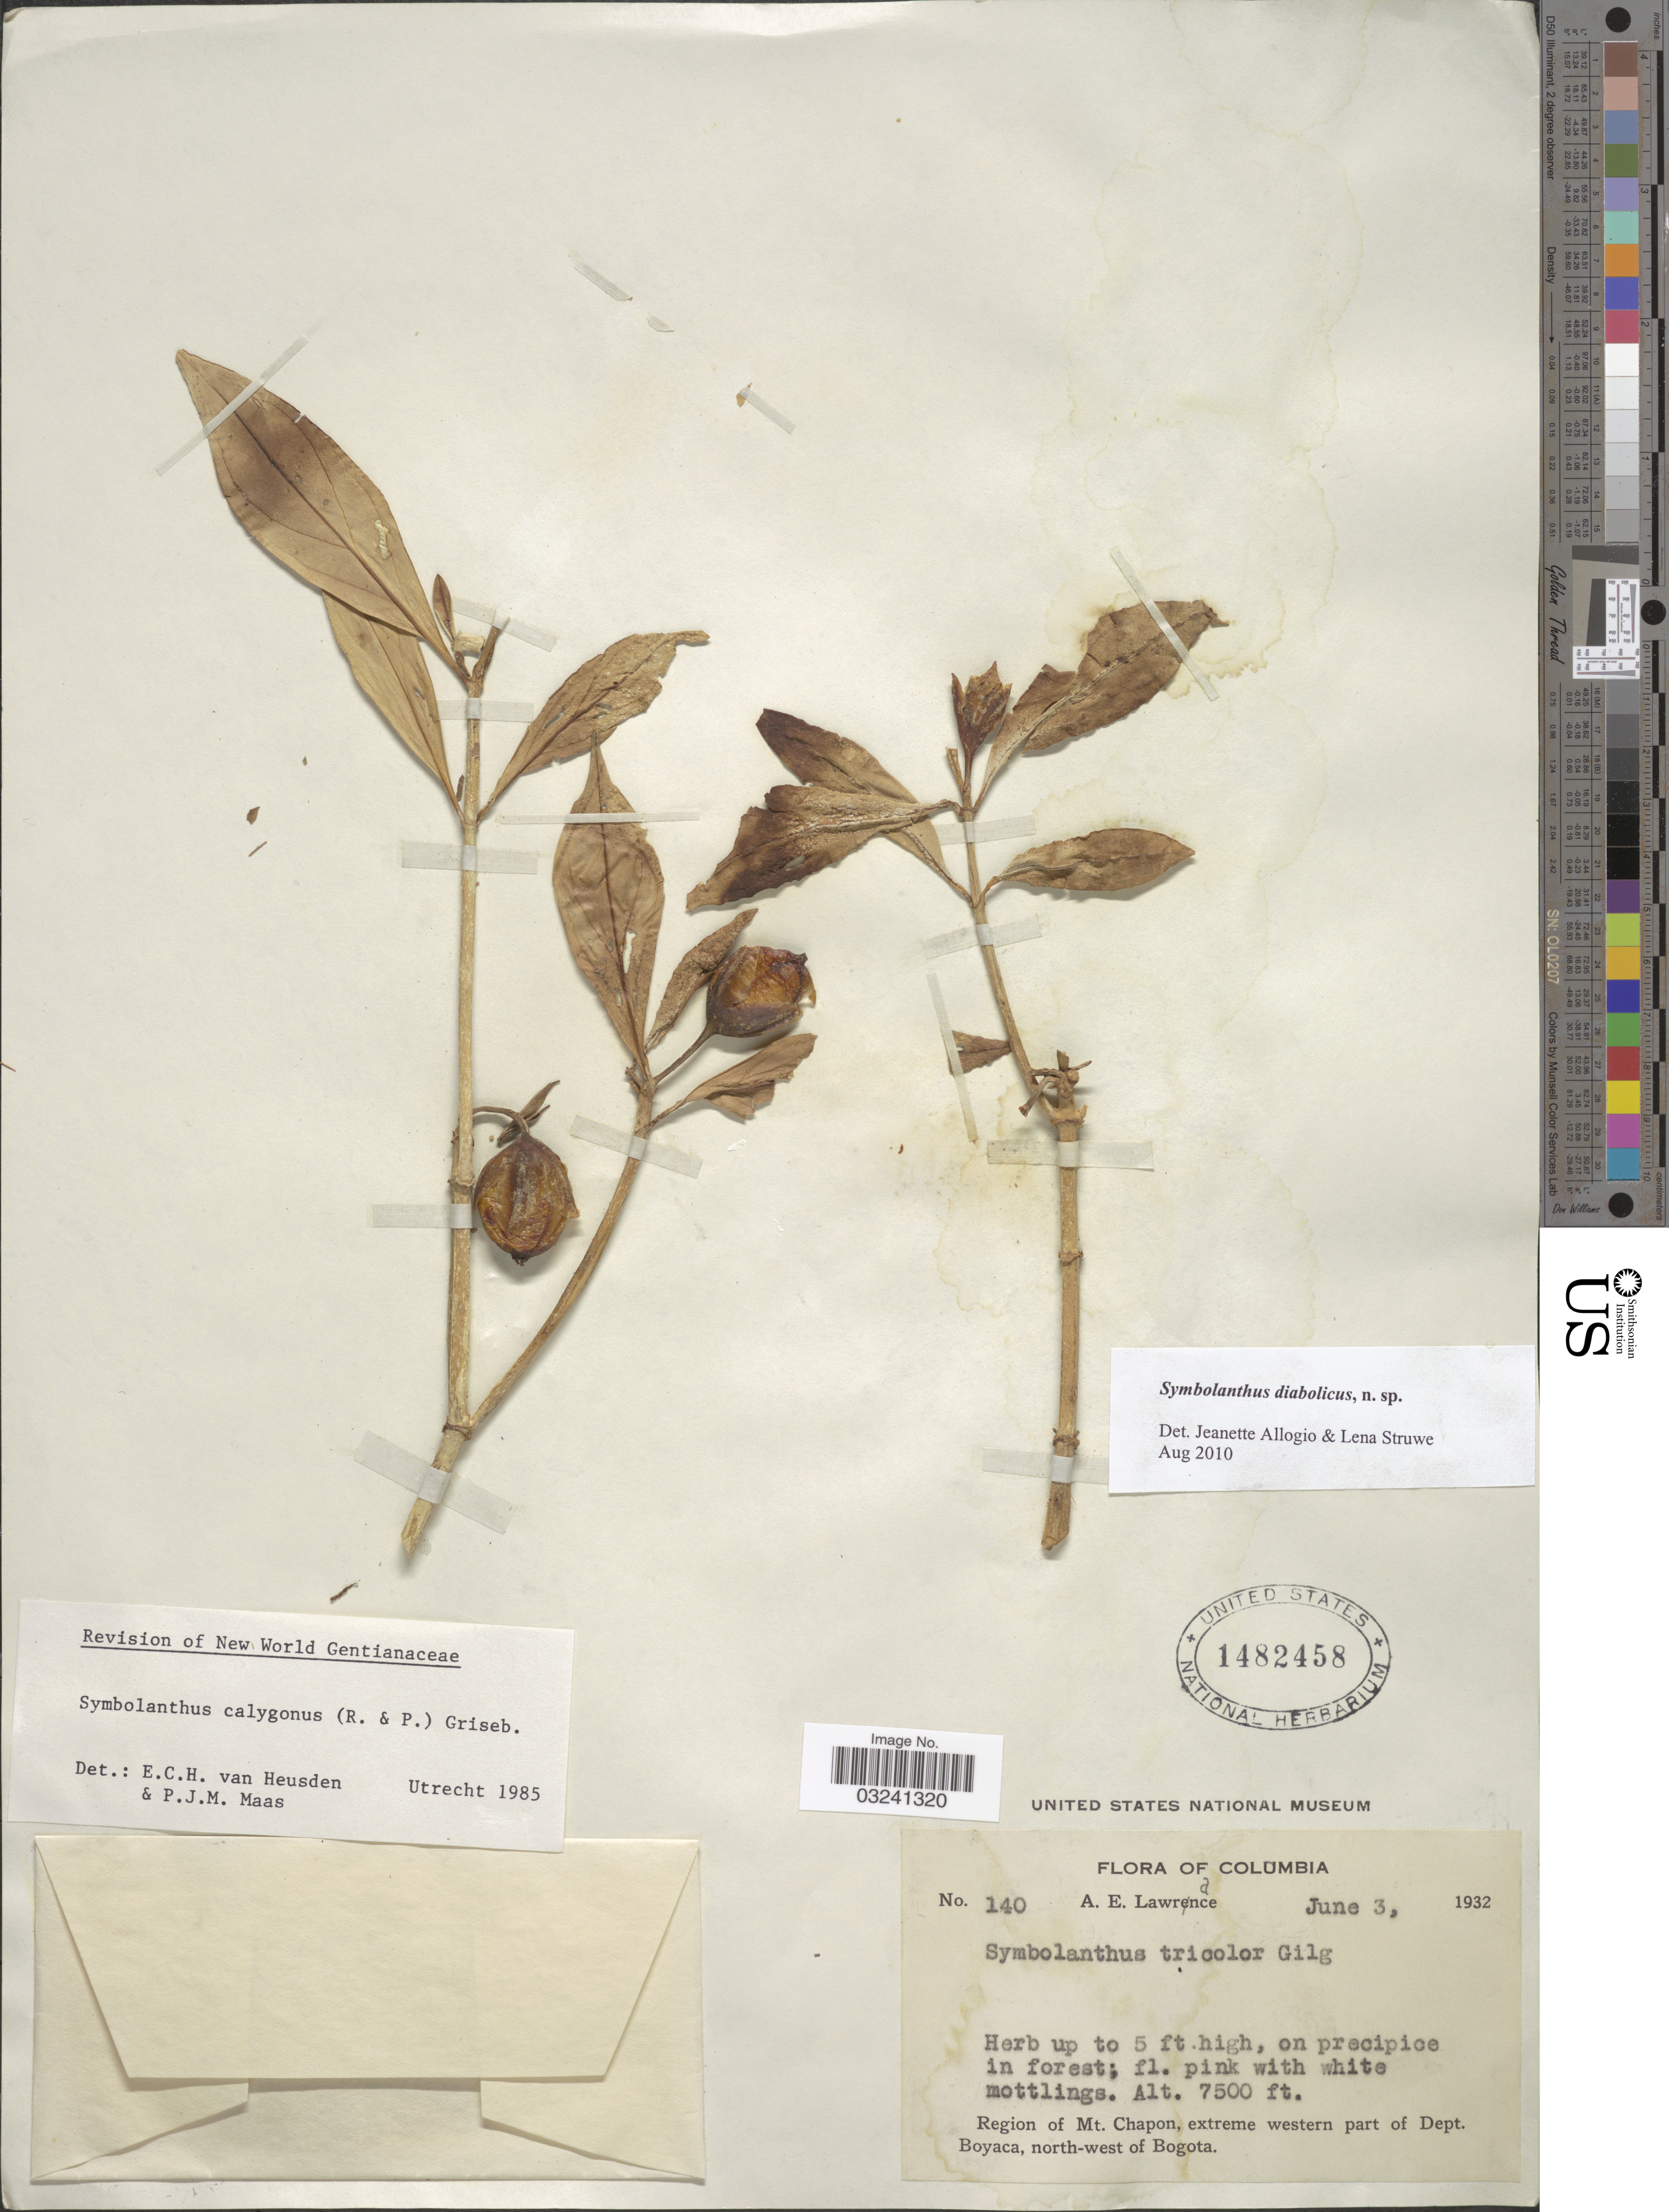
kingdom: Plantae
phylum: Tracheophyta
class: Magnoliopsida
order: Gentianales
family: Gentianaceae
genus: Symbolanthus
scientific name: Symbolanthus diobolicus sp. nov. ined.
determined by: Allogio, J.; Struwe, L.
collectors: A. Lawrance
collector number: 140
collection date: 1932-06-03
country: Colombia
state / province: Boyacá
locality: Region of Mt. Chapon, extreme western part of Dept. Boyaca, north-west of Bogota.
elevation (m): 2286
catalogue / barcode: US 1482458